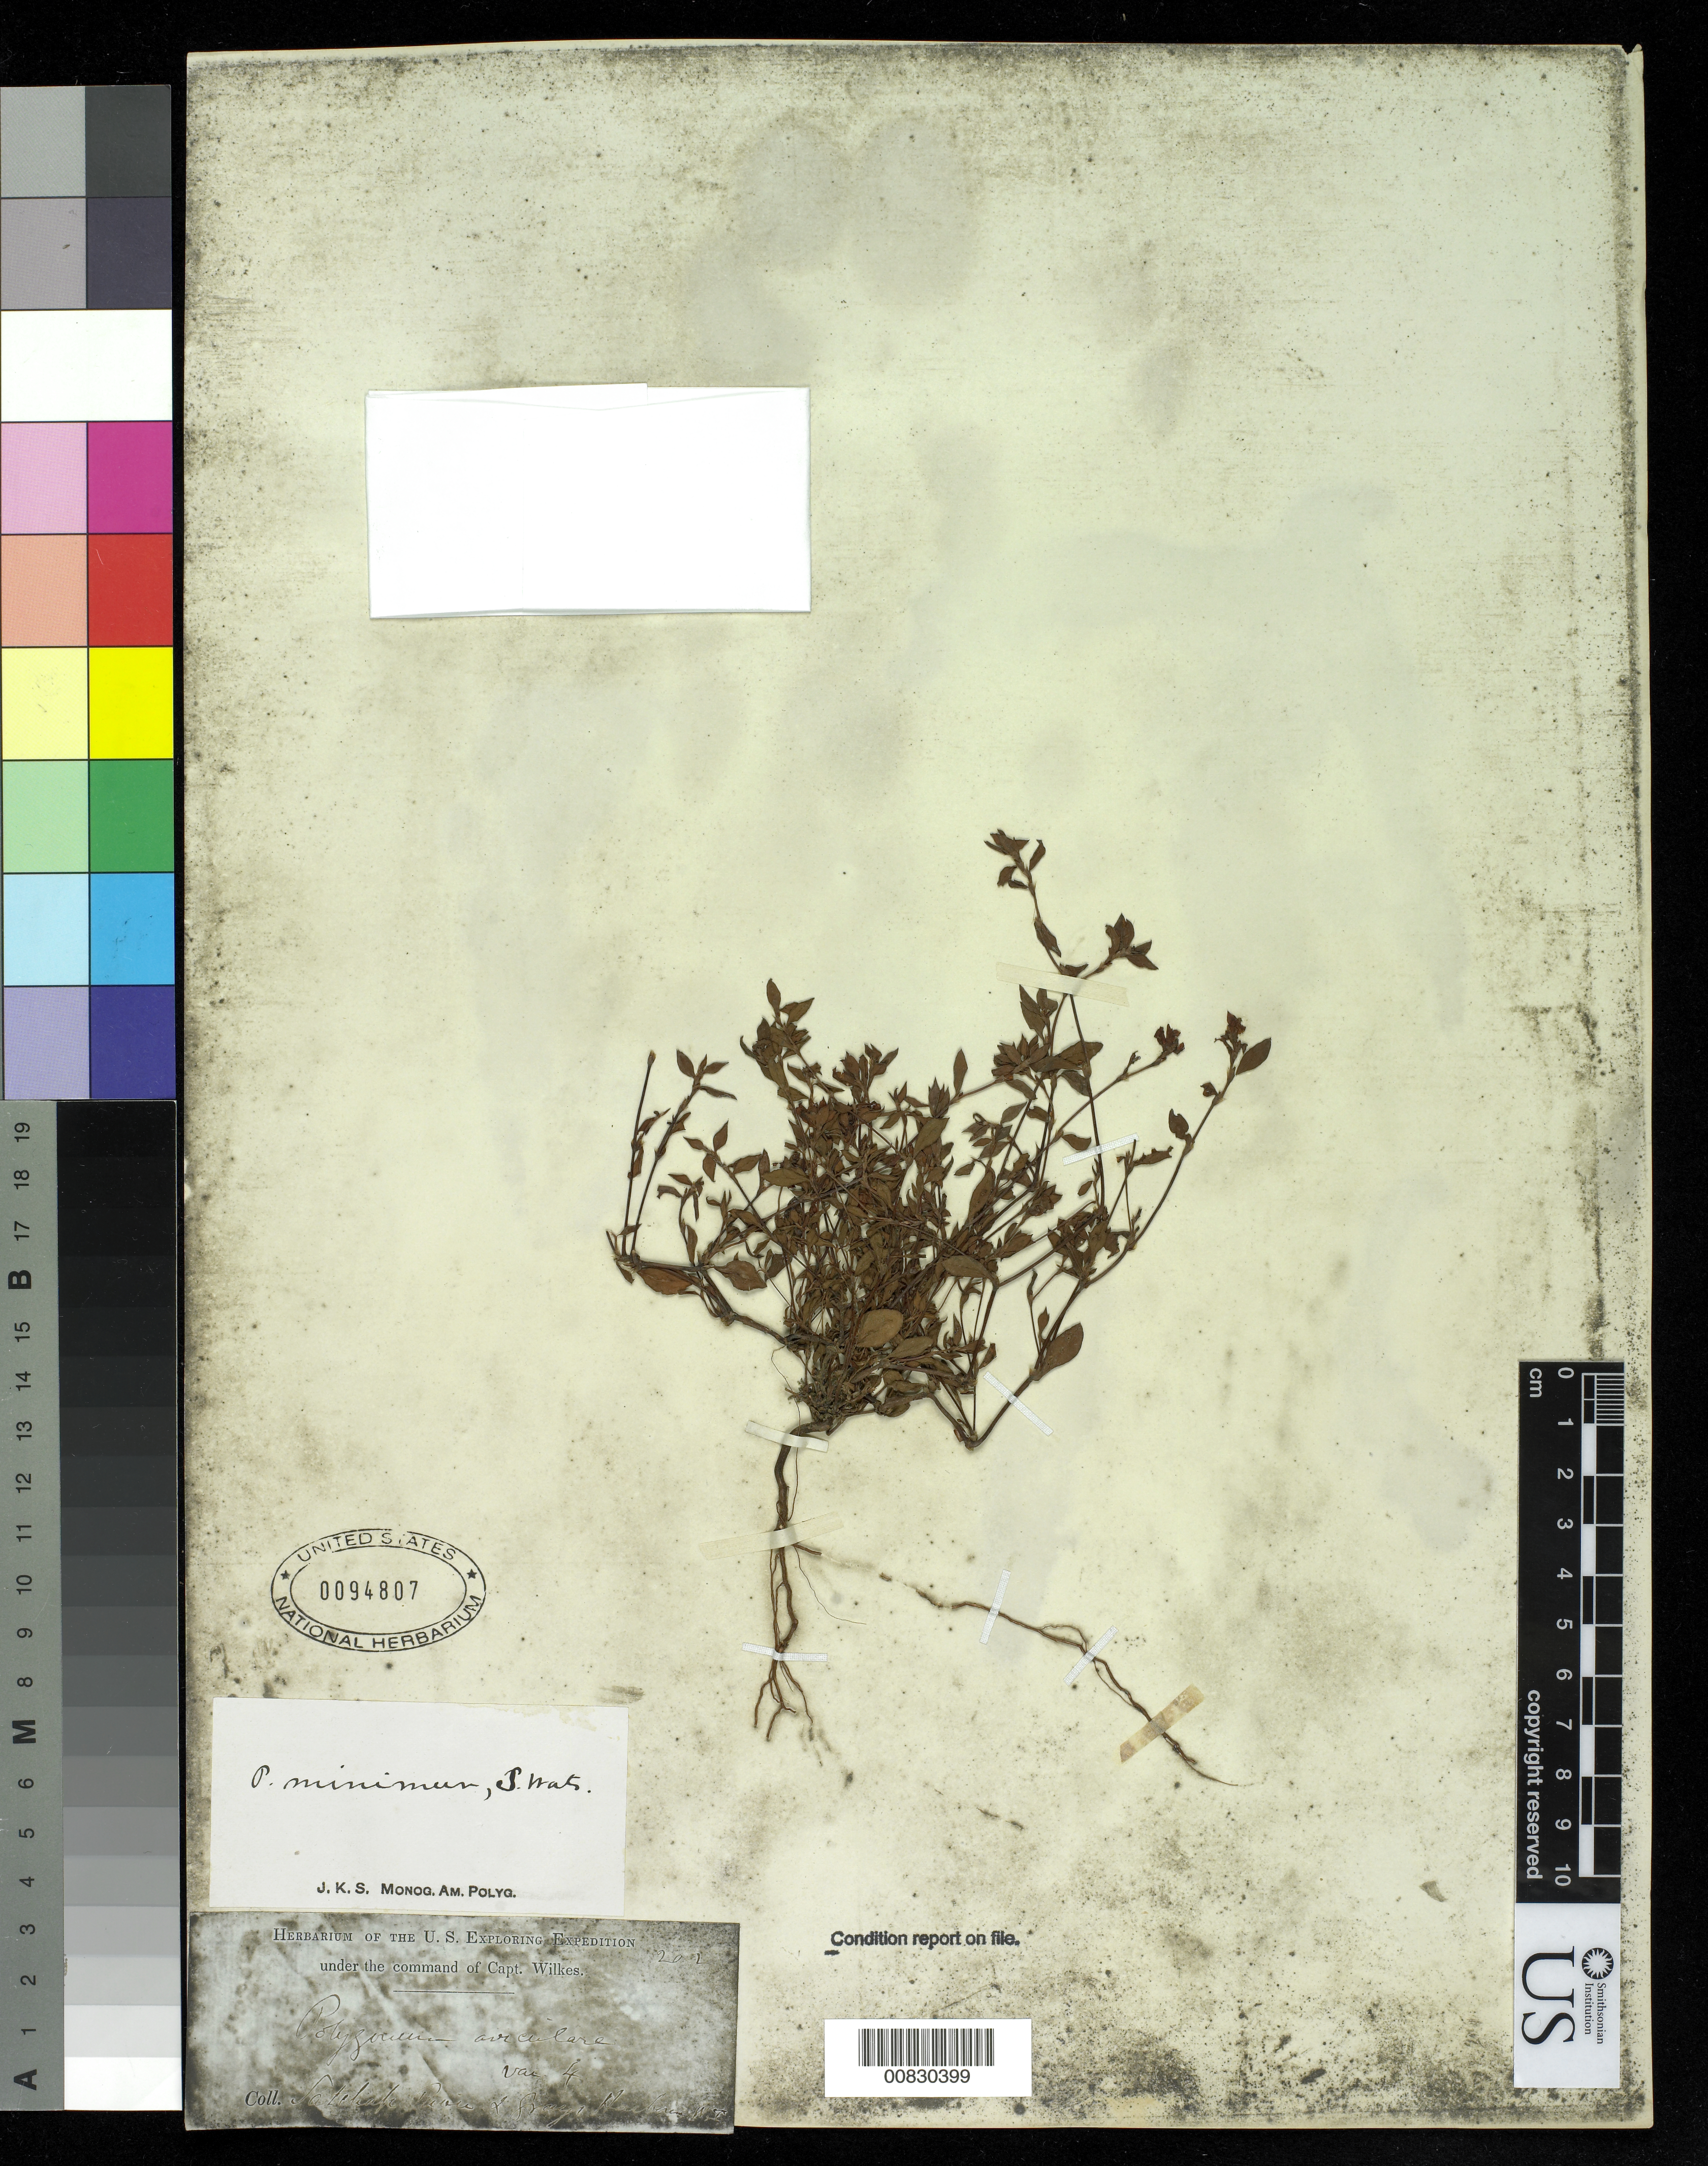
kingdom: Plantae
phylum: Tracheophyta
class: Magnoliopsida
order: Caryophyllales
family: Polygonaceae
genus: Polygonum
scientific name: Polygonum minimum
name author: S. Watson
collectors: Wilkes Explor. Exped.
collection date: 1838/1842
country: United States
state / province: Washington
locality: Satchap River and Gray's Harbour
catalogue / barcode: US 94807